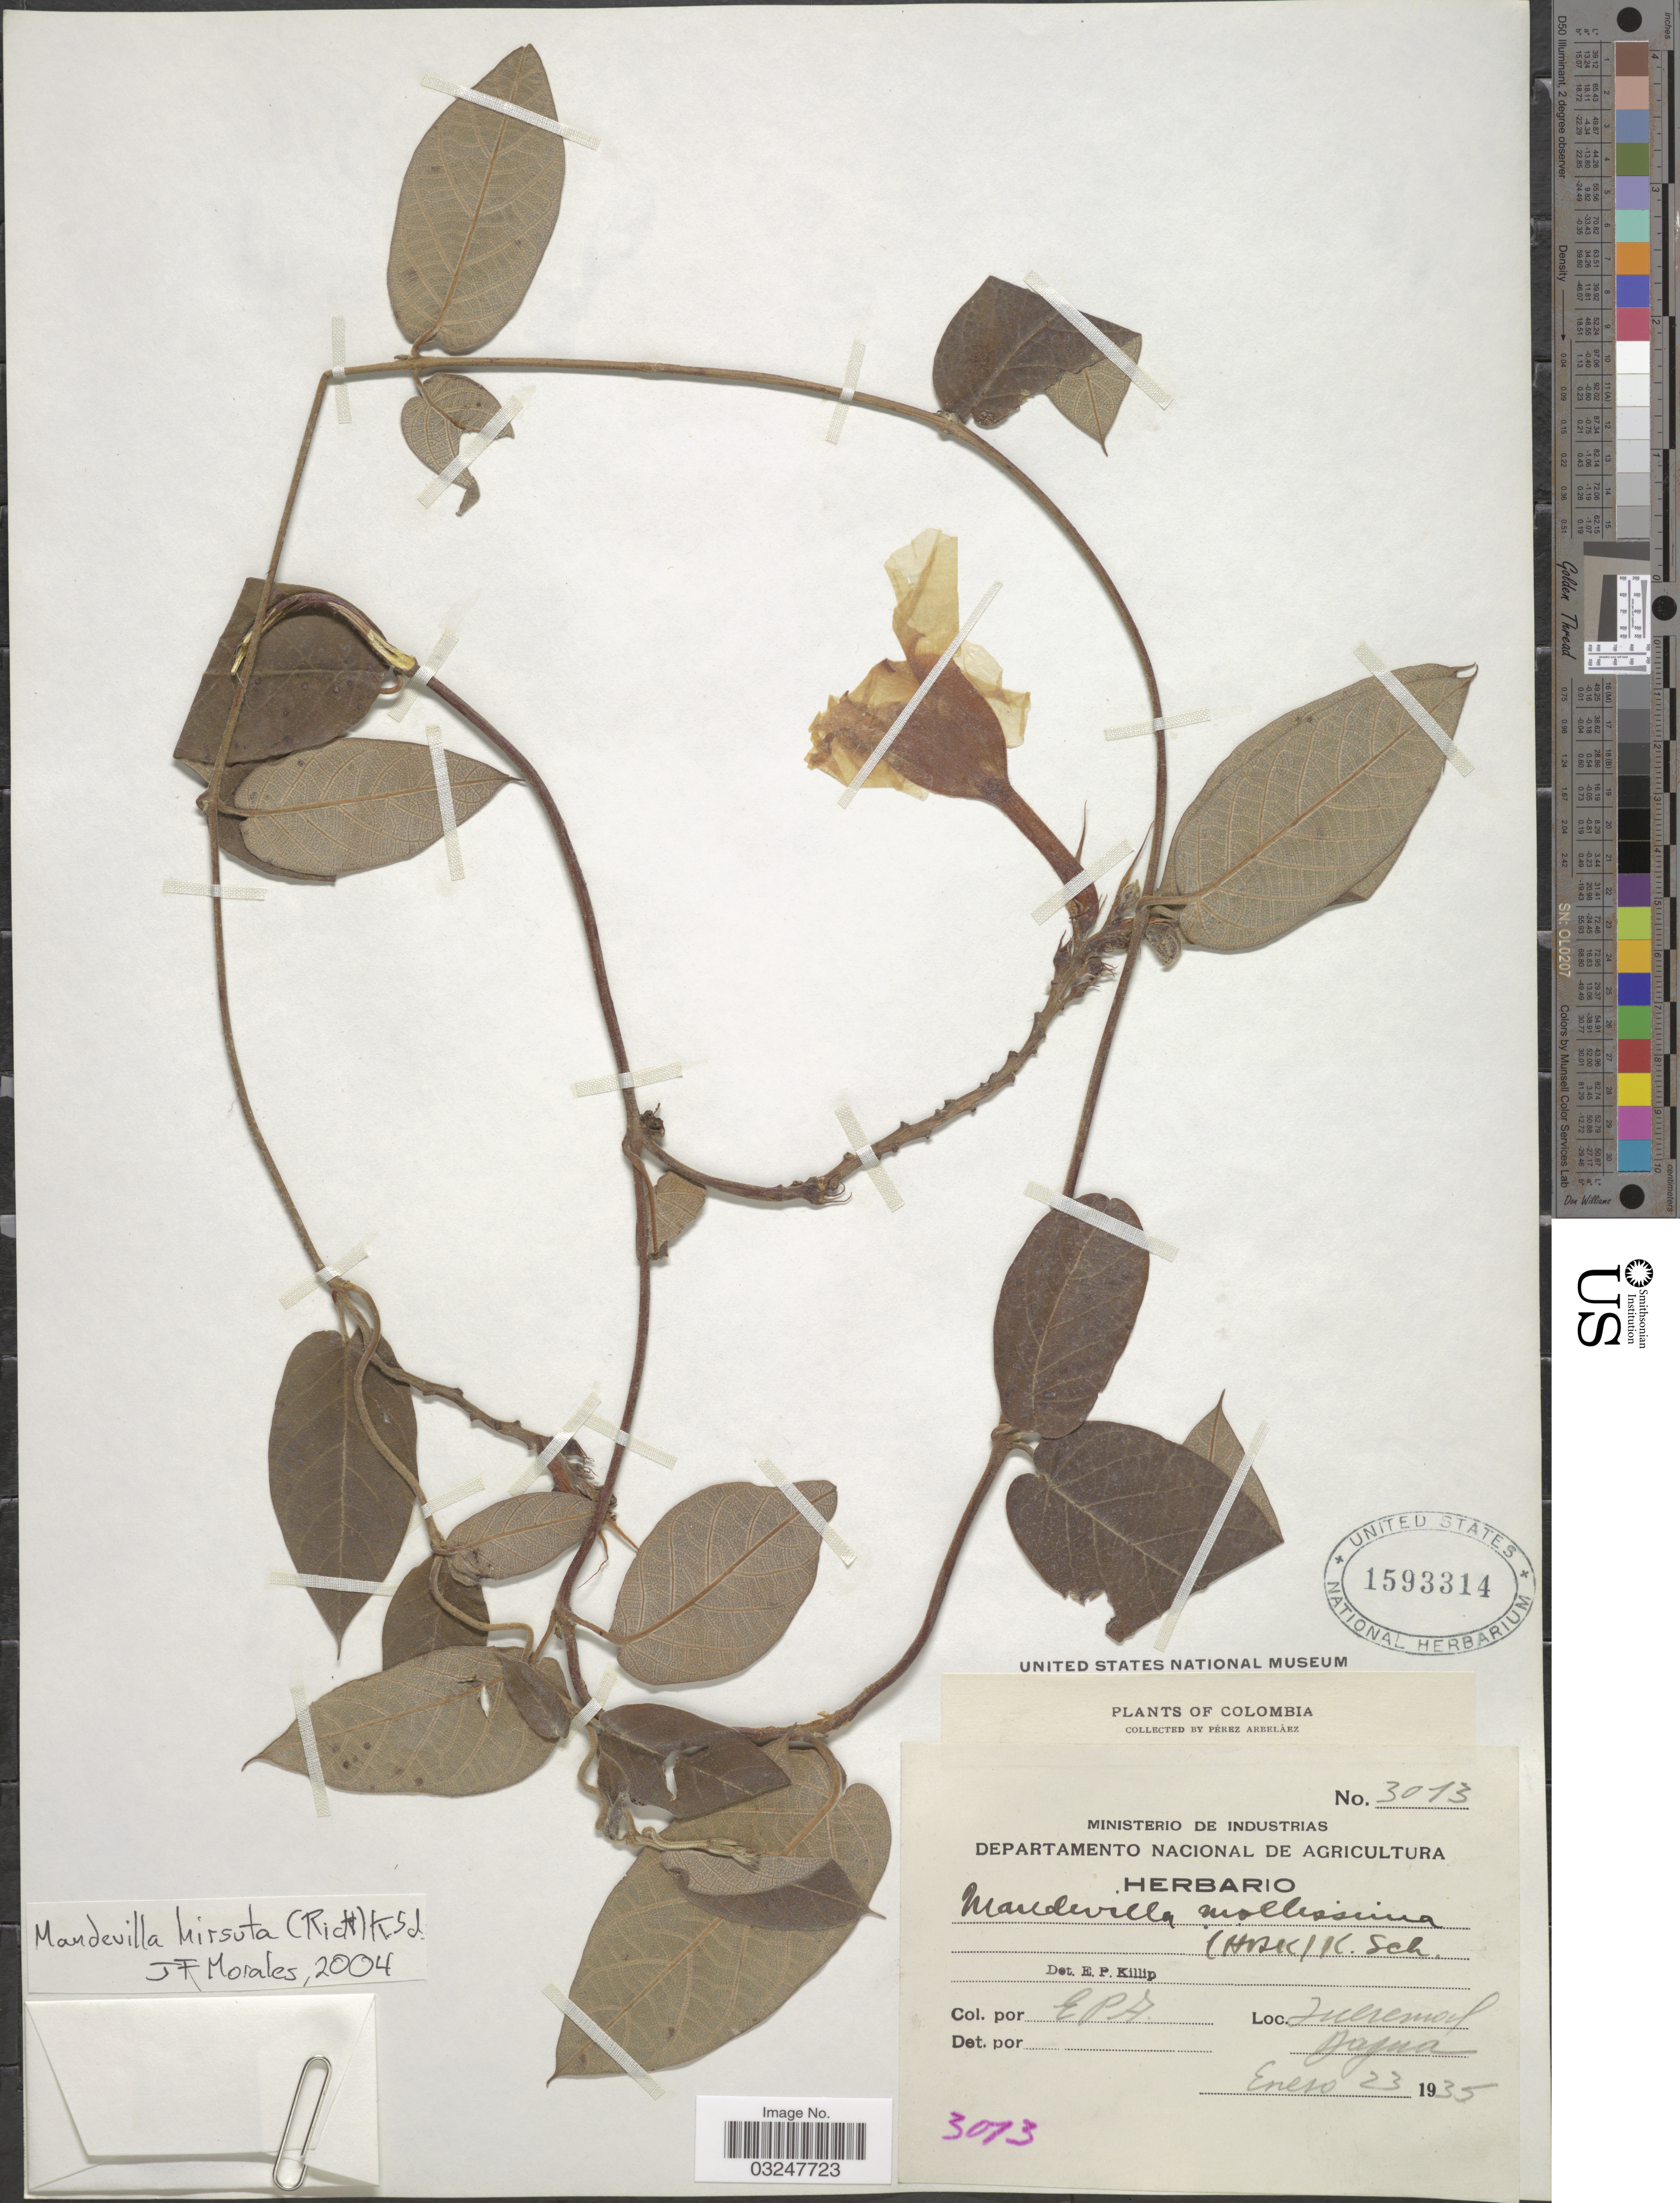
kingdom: Plantae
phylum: Tracheophyta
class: Magnoliopsida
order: Gentianales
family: Apocynaceae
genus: Mandevilla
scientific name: Mandevilla hirsuta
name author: (Rich.) K. Schum.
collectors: E. Pérez Arbeláez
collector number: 3013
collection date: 1935-01-23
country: Colombia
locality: Queremal, Jagua.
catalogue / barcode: US 1593314